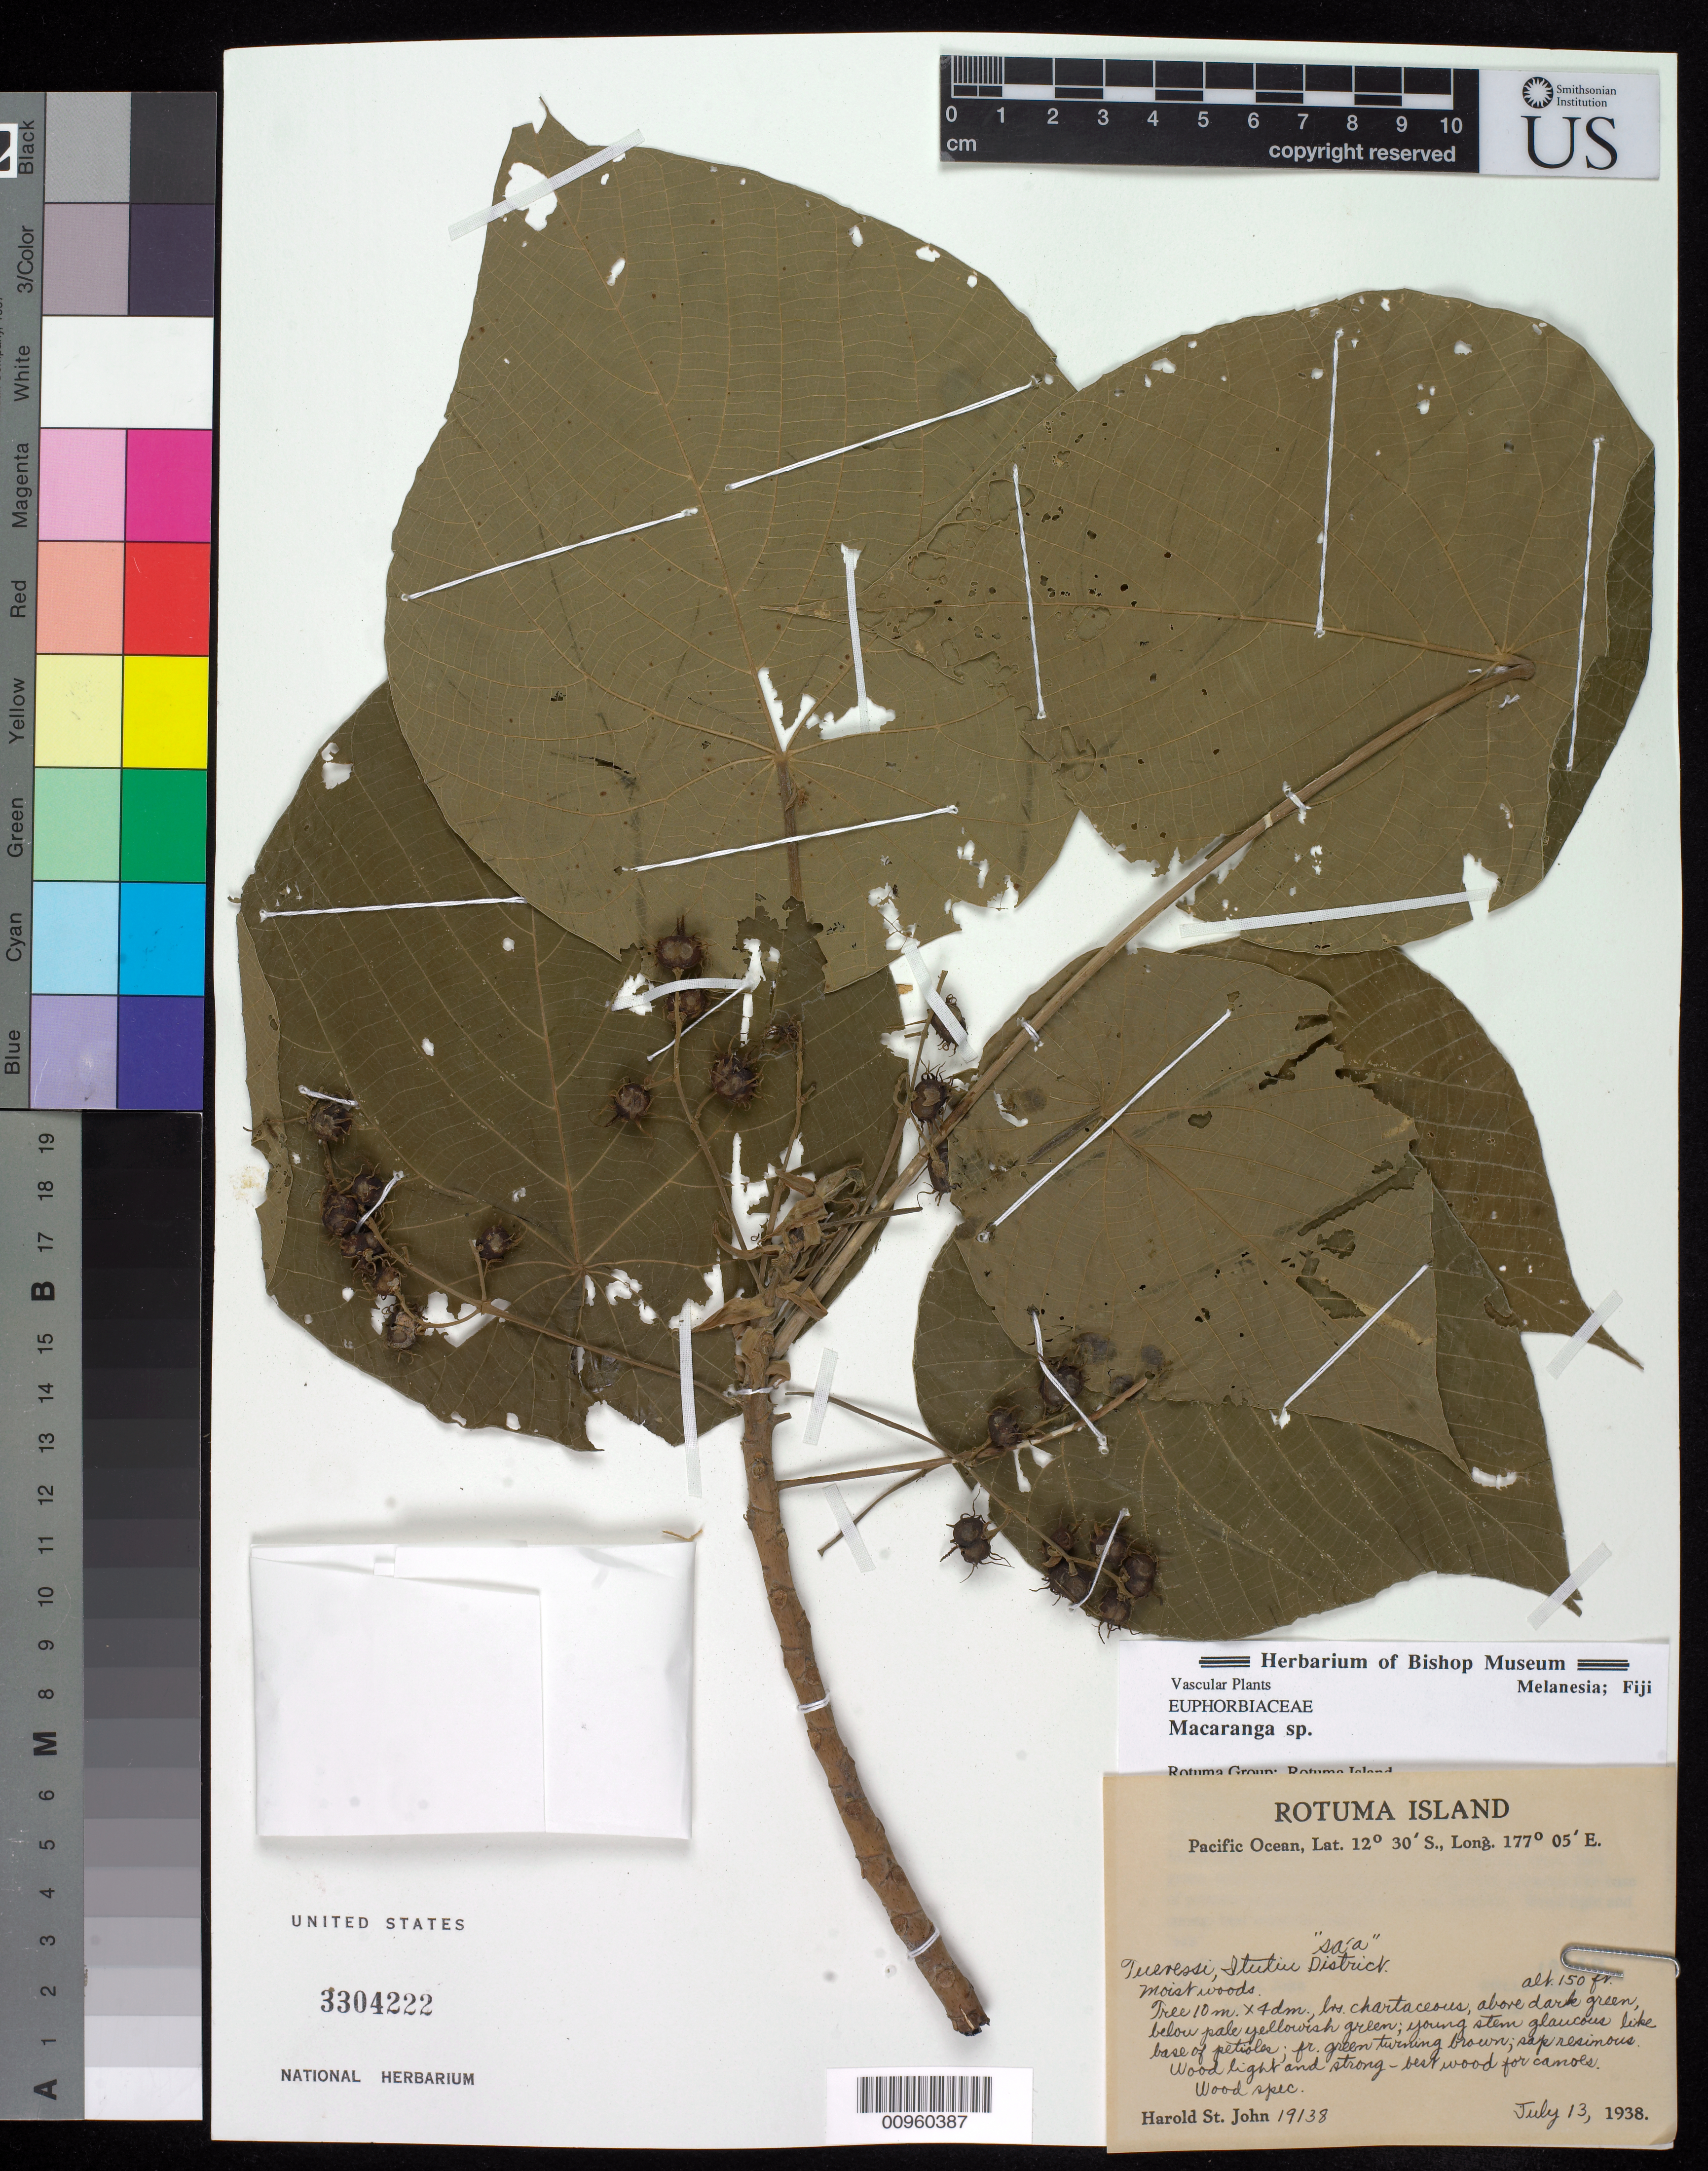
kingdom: Plantae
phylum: Tracheophyta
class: Magnoliopsida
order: Malpighiales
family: Euphorbiaceae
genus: Macaranga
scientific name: Macaranga sp.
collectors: H. St. John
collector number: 19138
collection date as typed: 13 Jul 1938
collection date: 1938-07-13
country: Fiji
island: Rotuma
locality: Fiji, Tuevessi, Itutiu Dist.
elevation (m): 45.7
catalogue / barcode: US 3304222